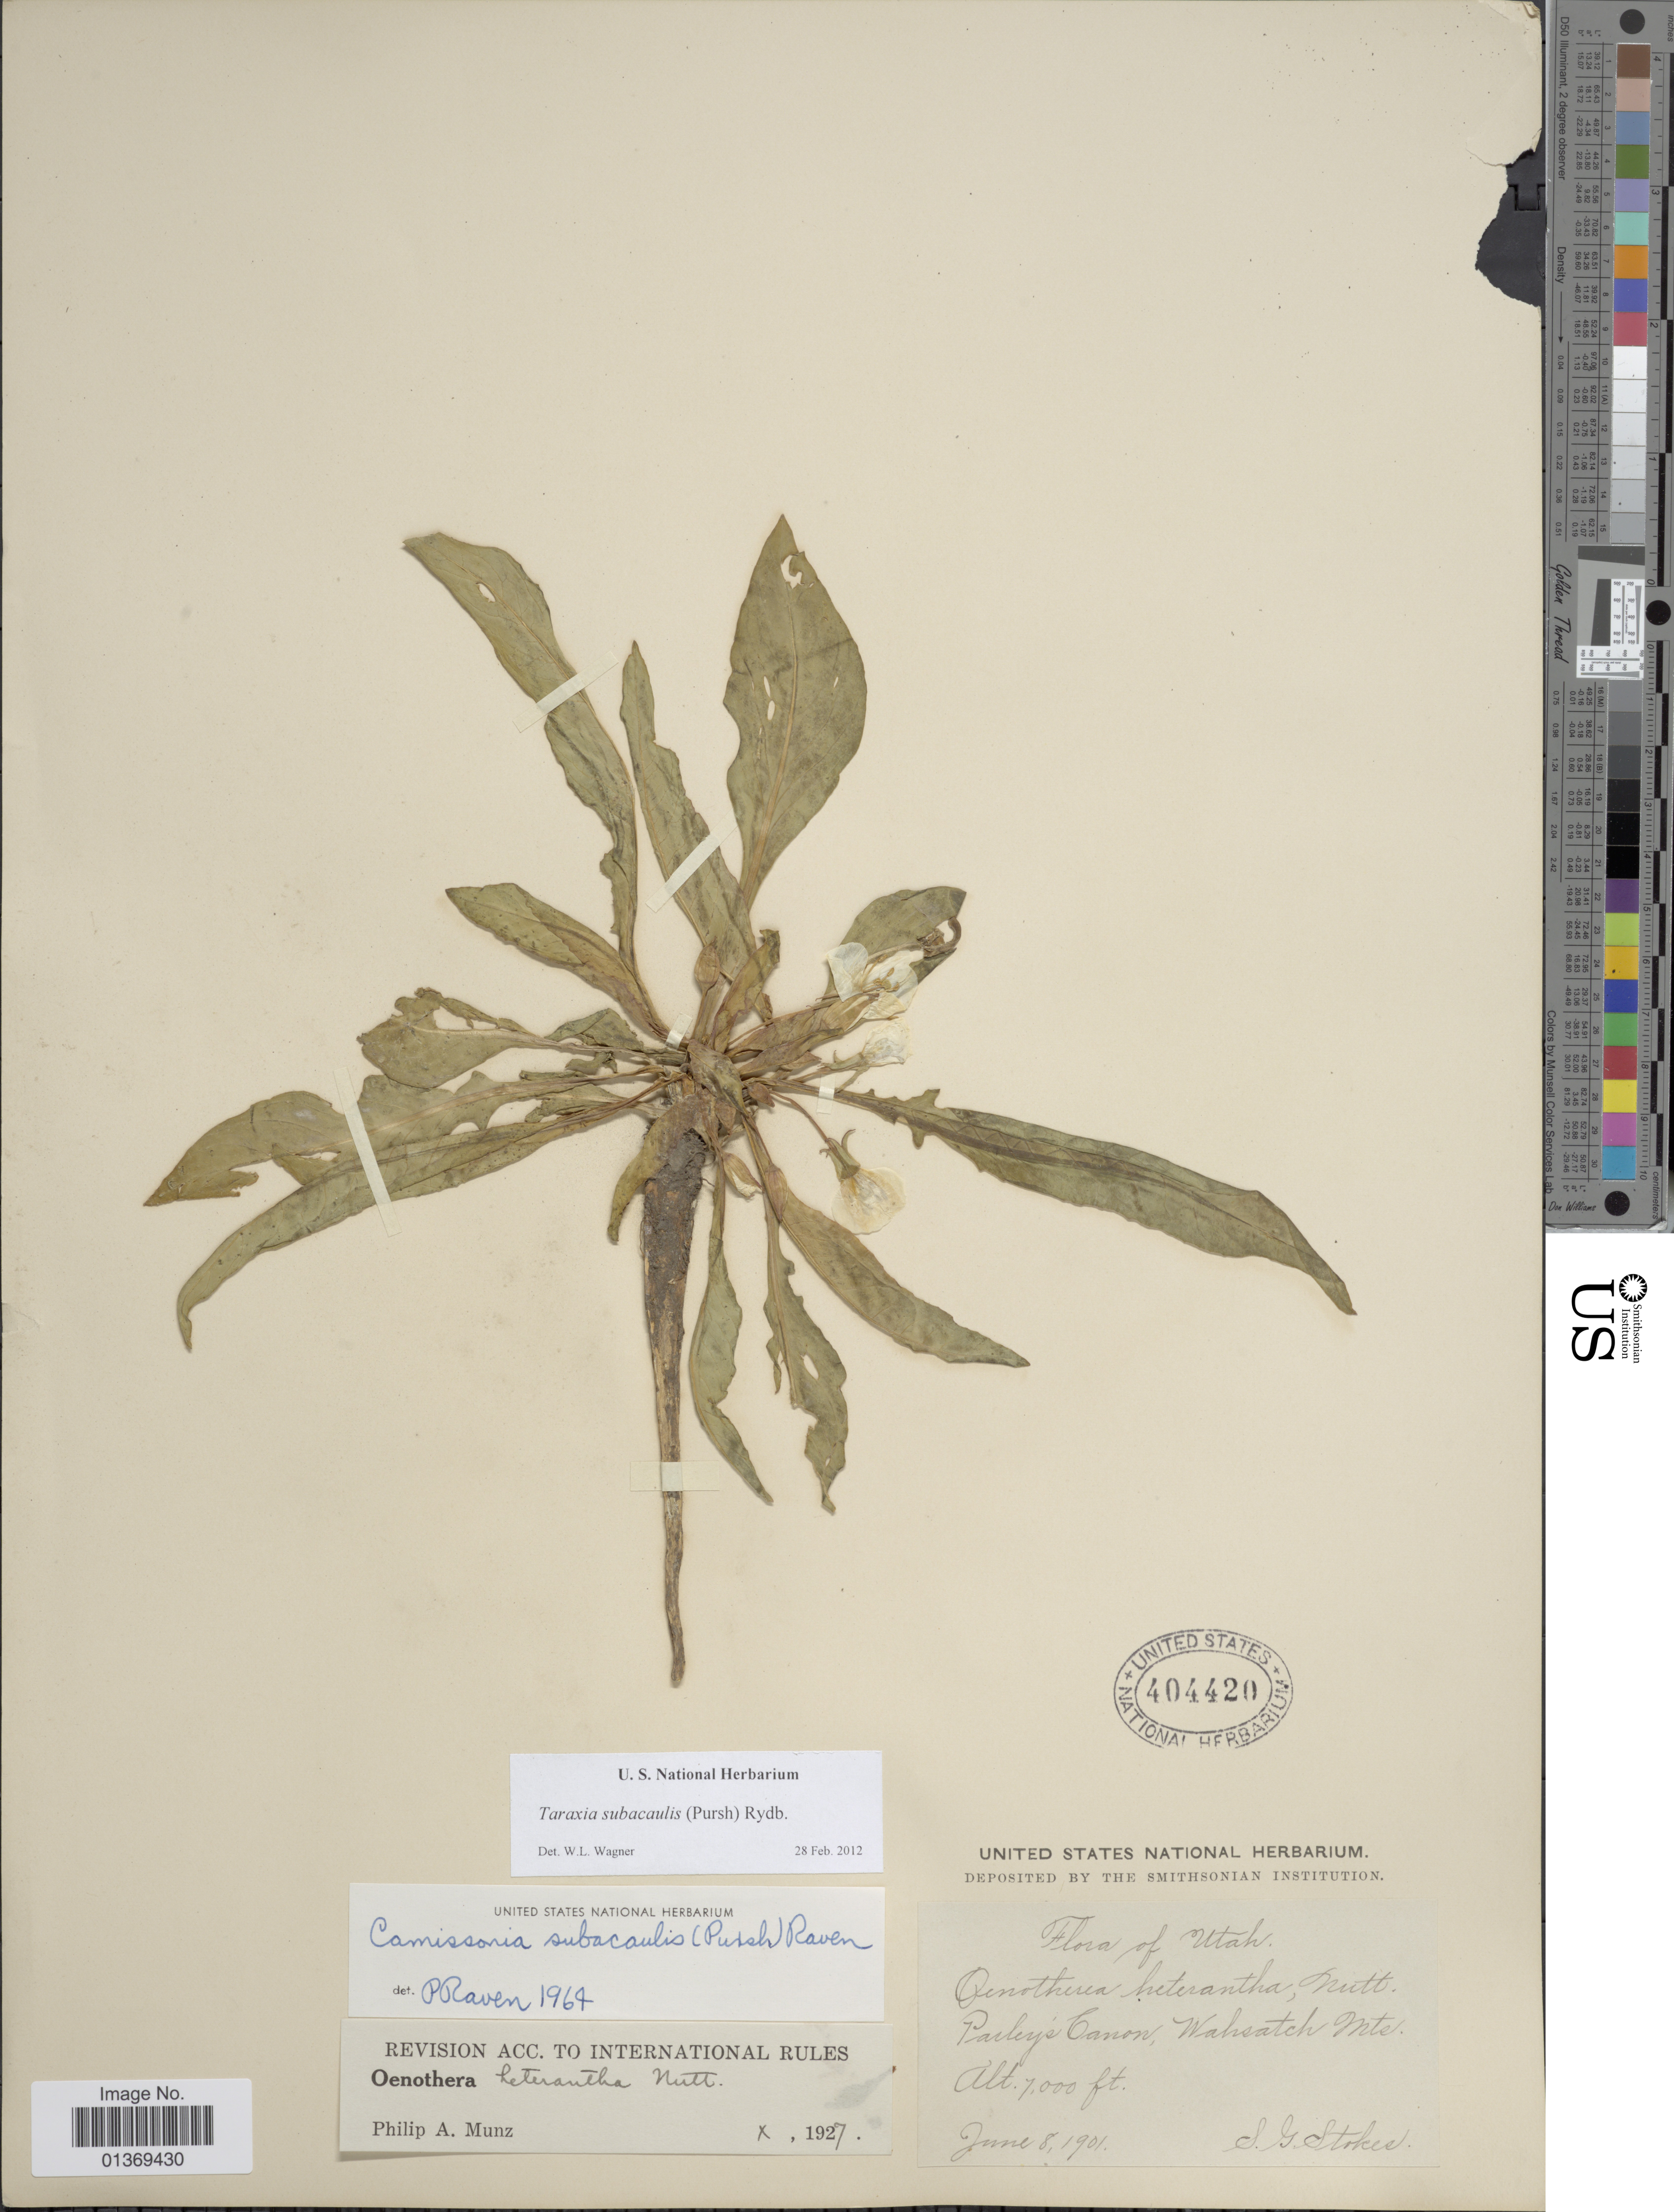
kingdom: Plantae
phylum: Tracheophyta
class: Magnoliopsida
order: Myrtales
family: Onagraceae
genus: Taraxia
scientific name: Taraxia subacaulis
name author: (Pursh) Rydb.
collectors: S. G. Stokes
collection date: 1901-06-08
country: United States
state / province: Utah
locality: Parley's Canon, Wahsatch Mts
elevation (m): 2134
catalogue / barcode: US 404420